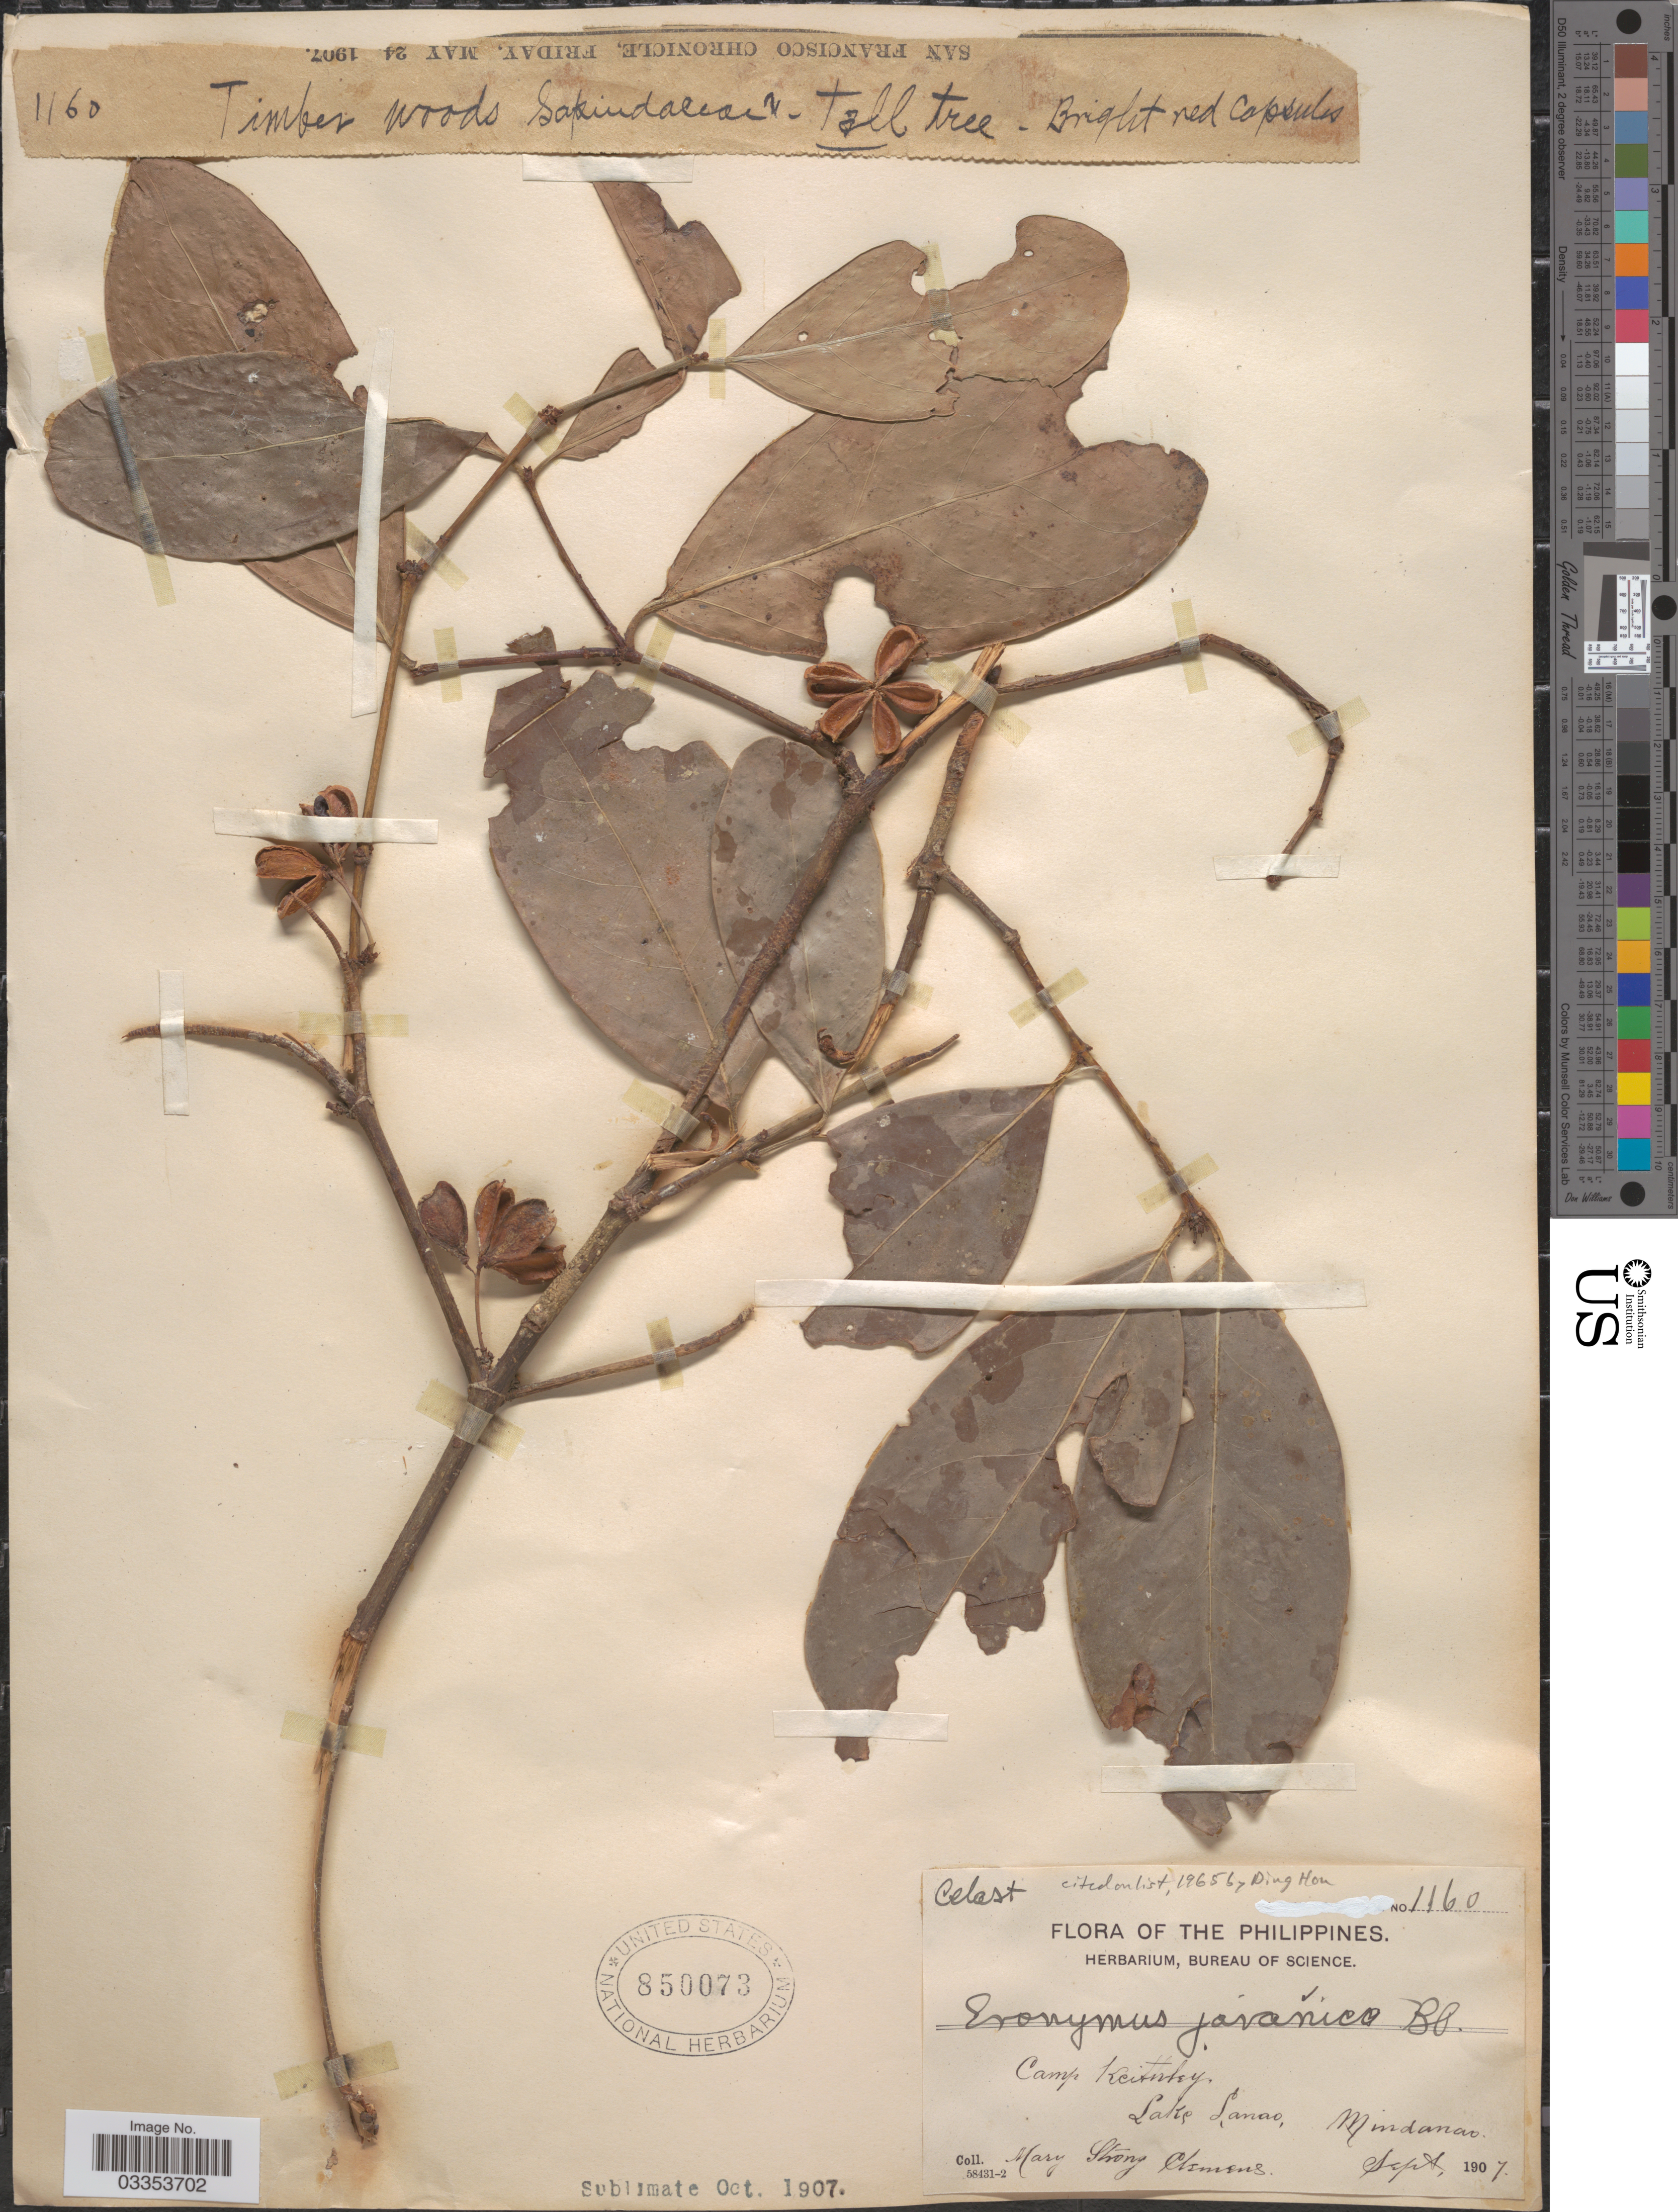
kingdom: Plantae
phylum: Tracheophyta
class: Magnoliopsida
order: Celastrales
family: Celastraceae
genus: Euonymus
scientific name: Euonymus indicus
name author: B. Heyne ex Wall.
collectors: M. S. Clemens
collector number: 1160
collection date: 1907-09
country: Philippines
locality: Camp Keithley, Lake Lanao, Mindanao.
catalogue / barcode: US 850073